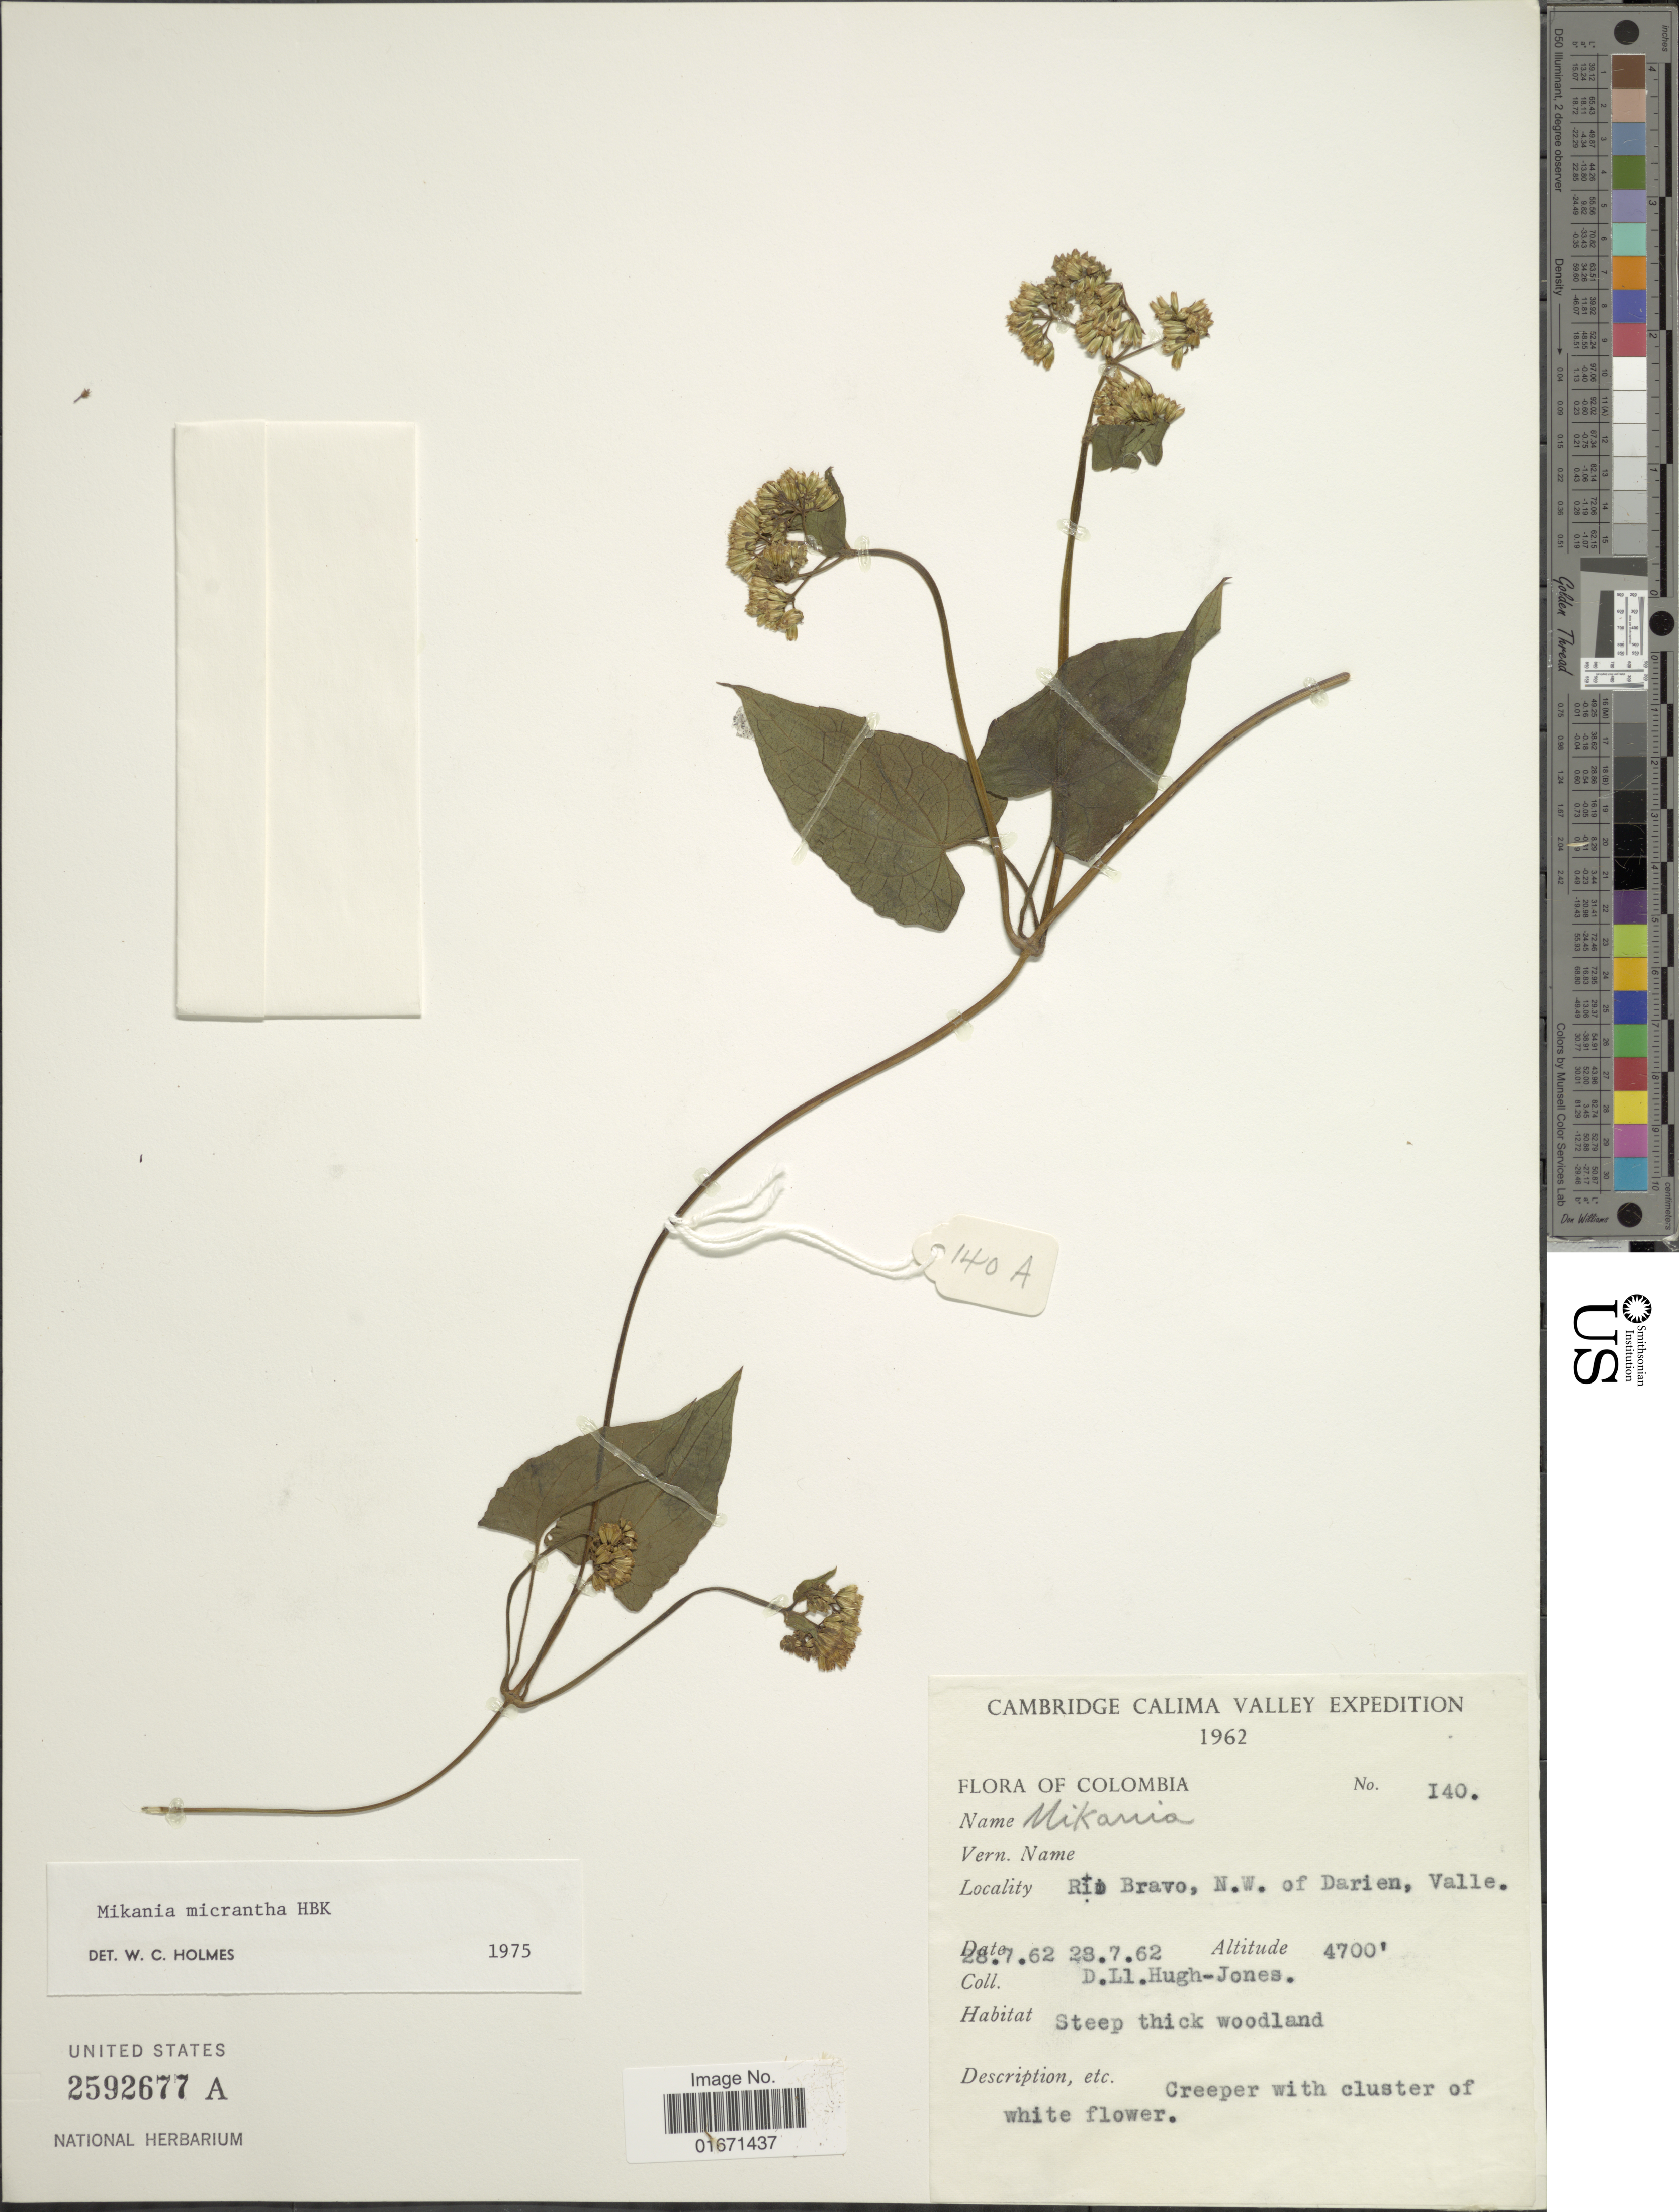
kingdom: Plantae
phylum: Tracheophyta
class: Magnoliopsida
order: Asterales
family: Asteraceae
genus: Mikania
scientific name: Mikania micrantha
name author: Kunth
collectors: D. Hugh-Jones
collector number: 140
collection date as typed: Transcribed d/m/y: 28/7/62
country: Colombia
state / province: Valle del Cauca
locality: Rio Bravo, N.W. of Darien, Valle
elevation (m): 1433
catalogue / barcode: US 2592677A